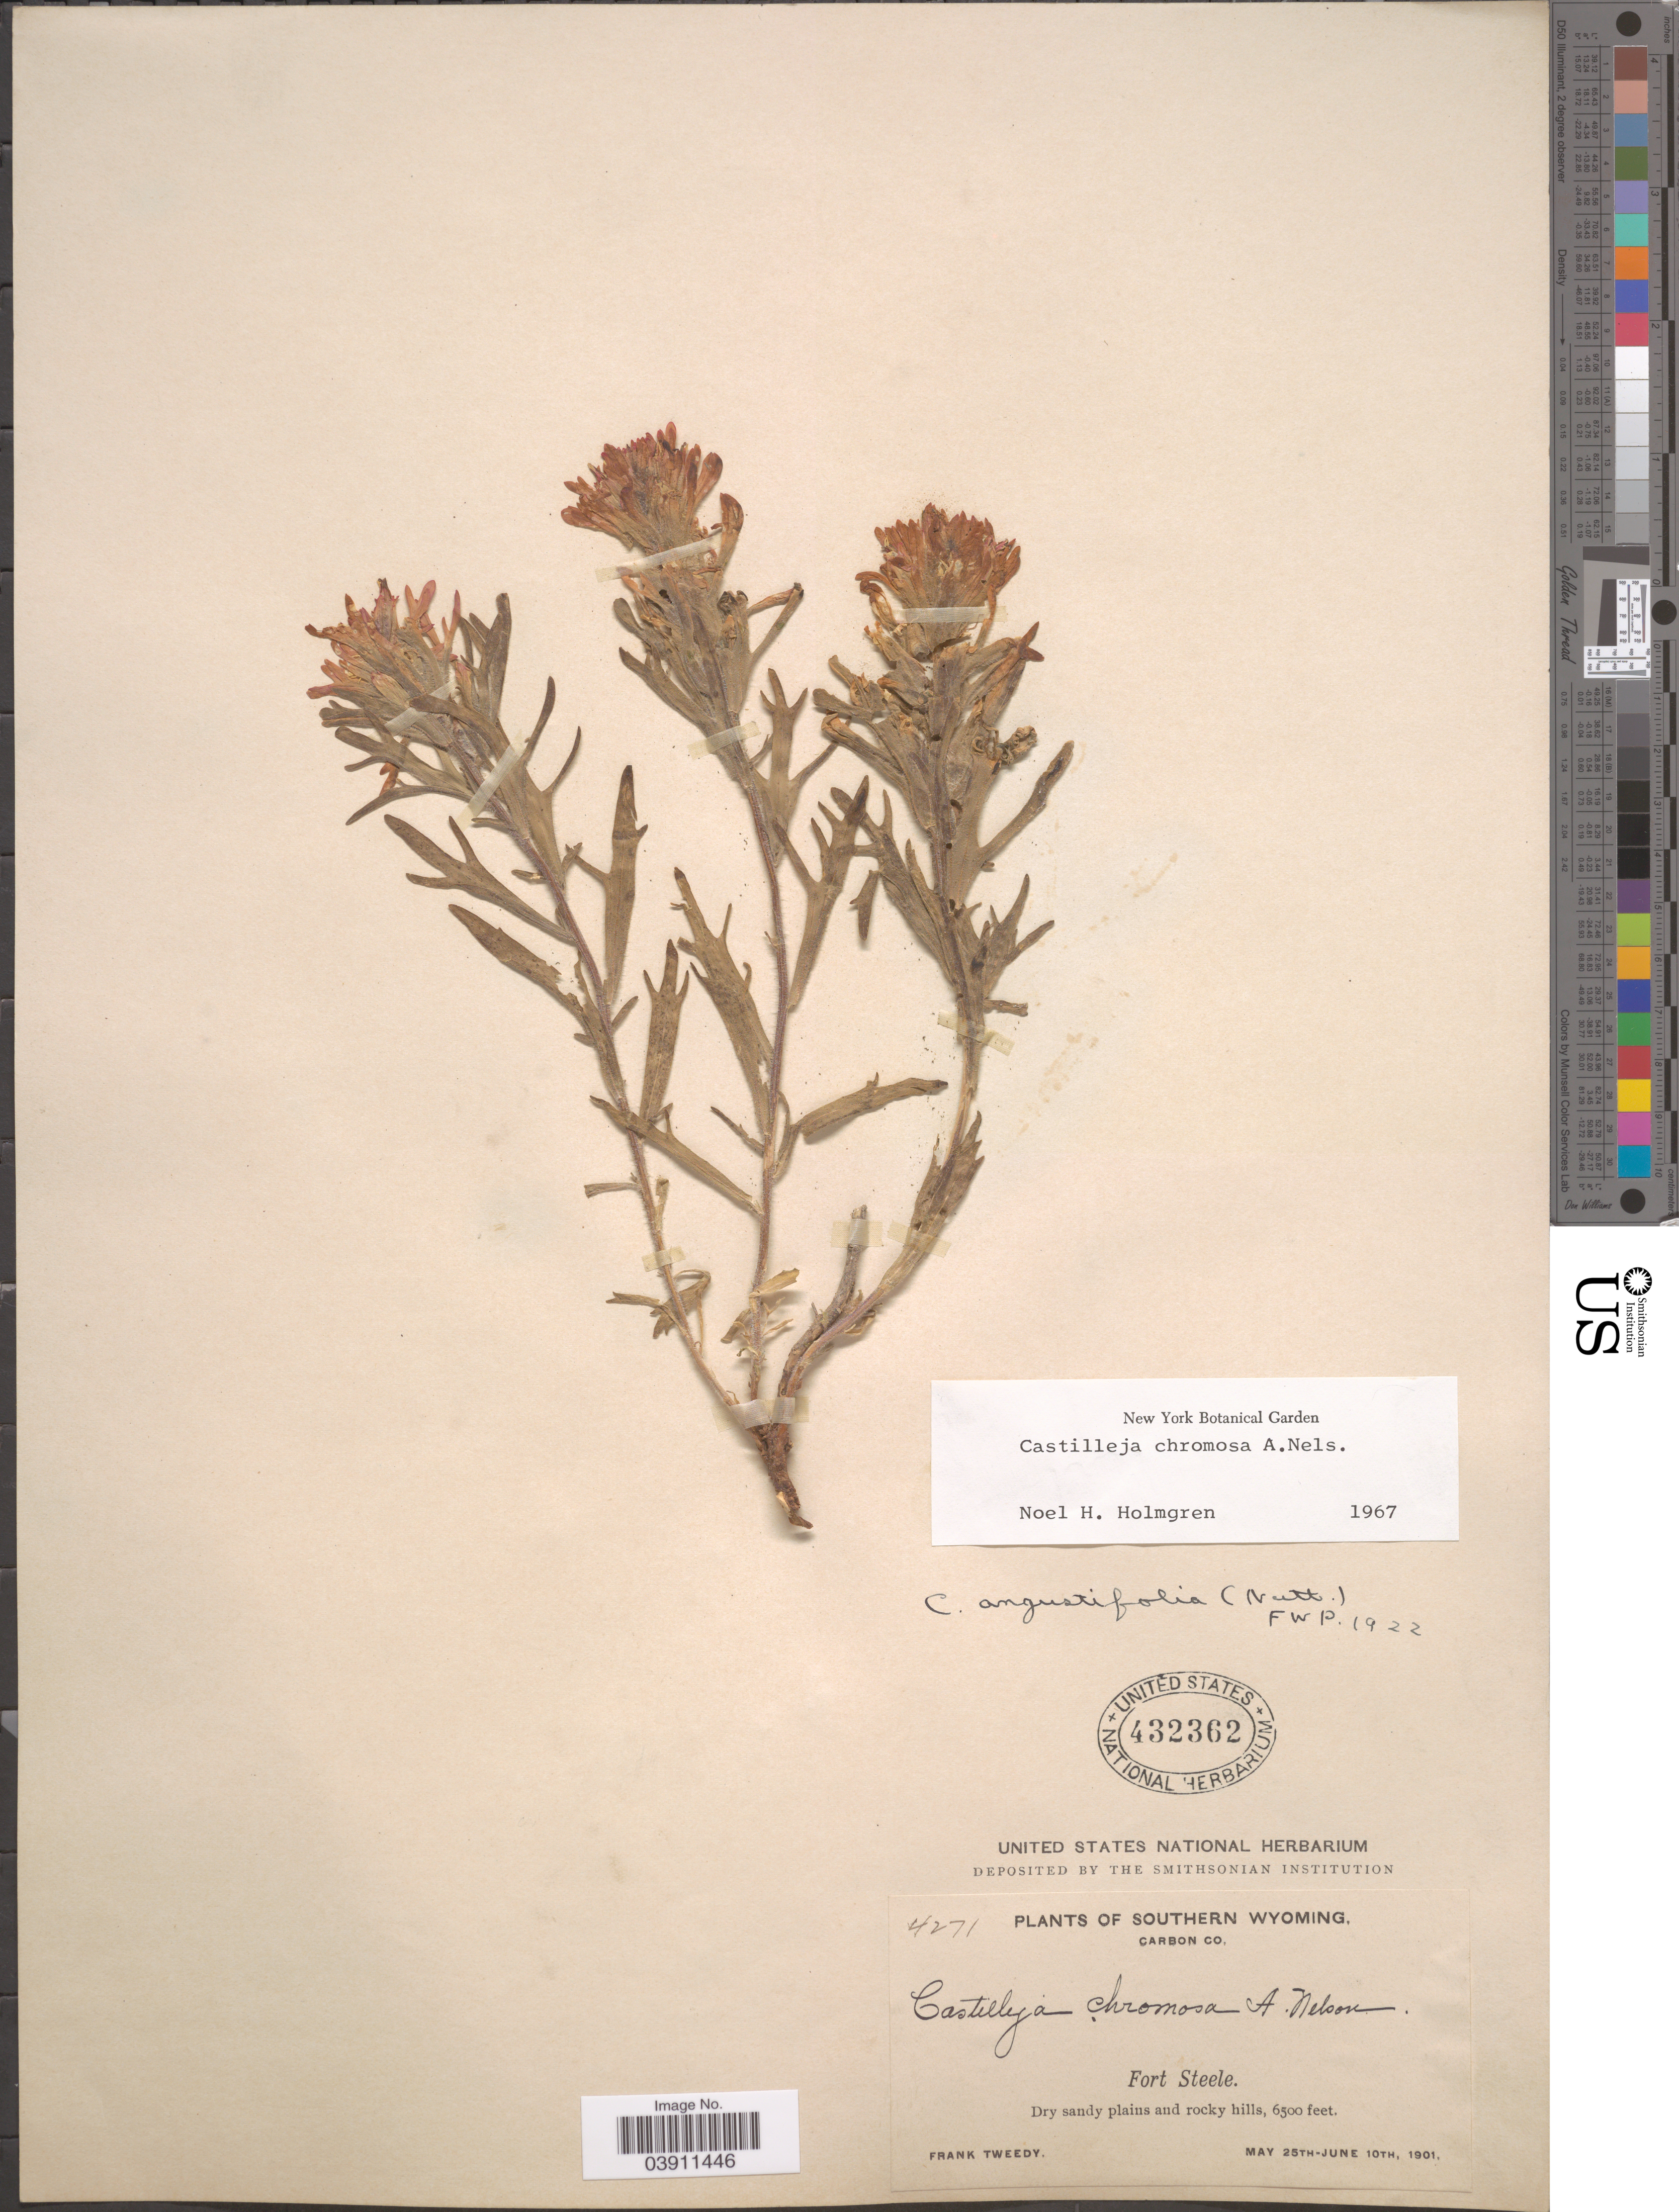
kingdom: Plantae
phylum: Tracheophyta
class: Magnoliopsida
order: Lamiales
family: Orobanchaceae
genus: Castilleja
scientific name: Castilleja chromosa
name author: A. Nelson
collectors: F. Tweedy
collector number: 4271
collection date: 1901-05-25/1901-06-10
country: United States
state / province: Wyoming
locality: Southern Wyoming. Carbon Co. Fort Steele.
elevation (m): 1981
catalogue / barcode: US 432362